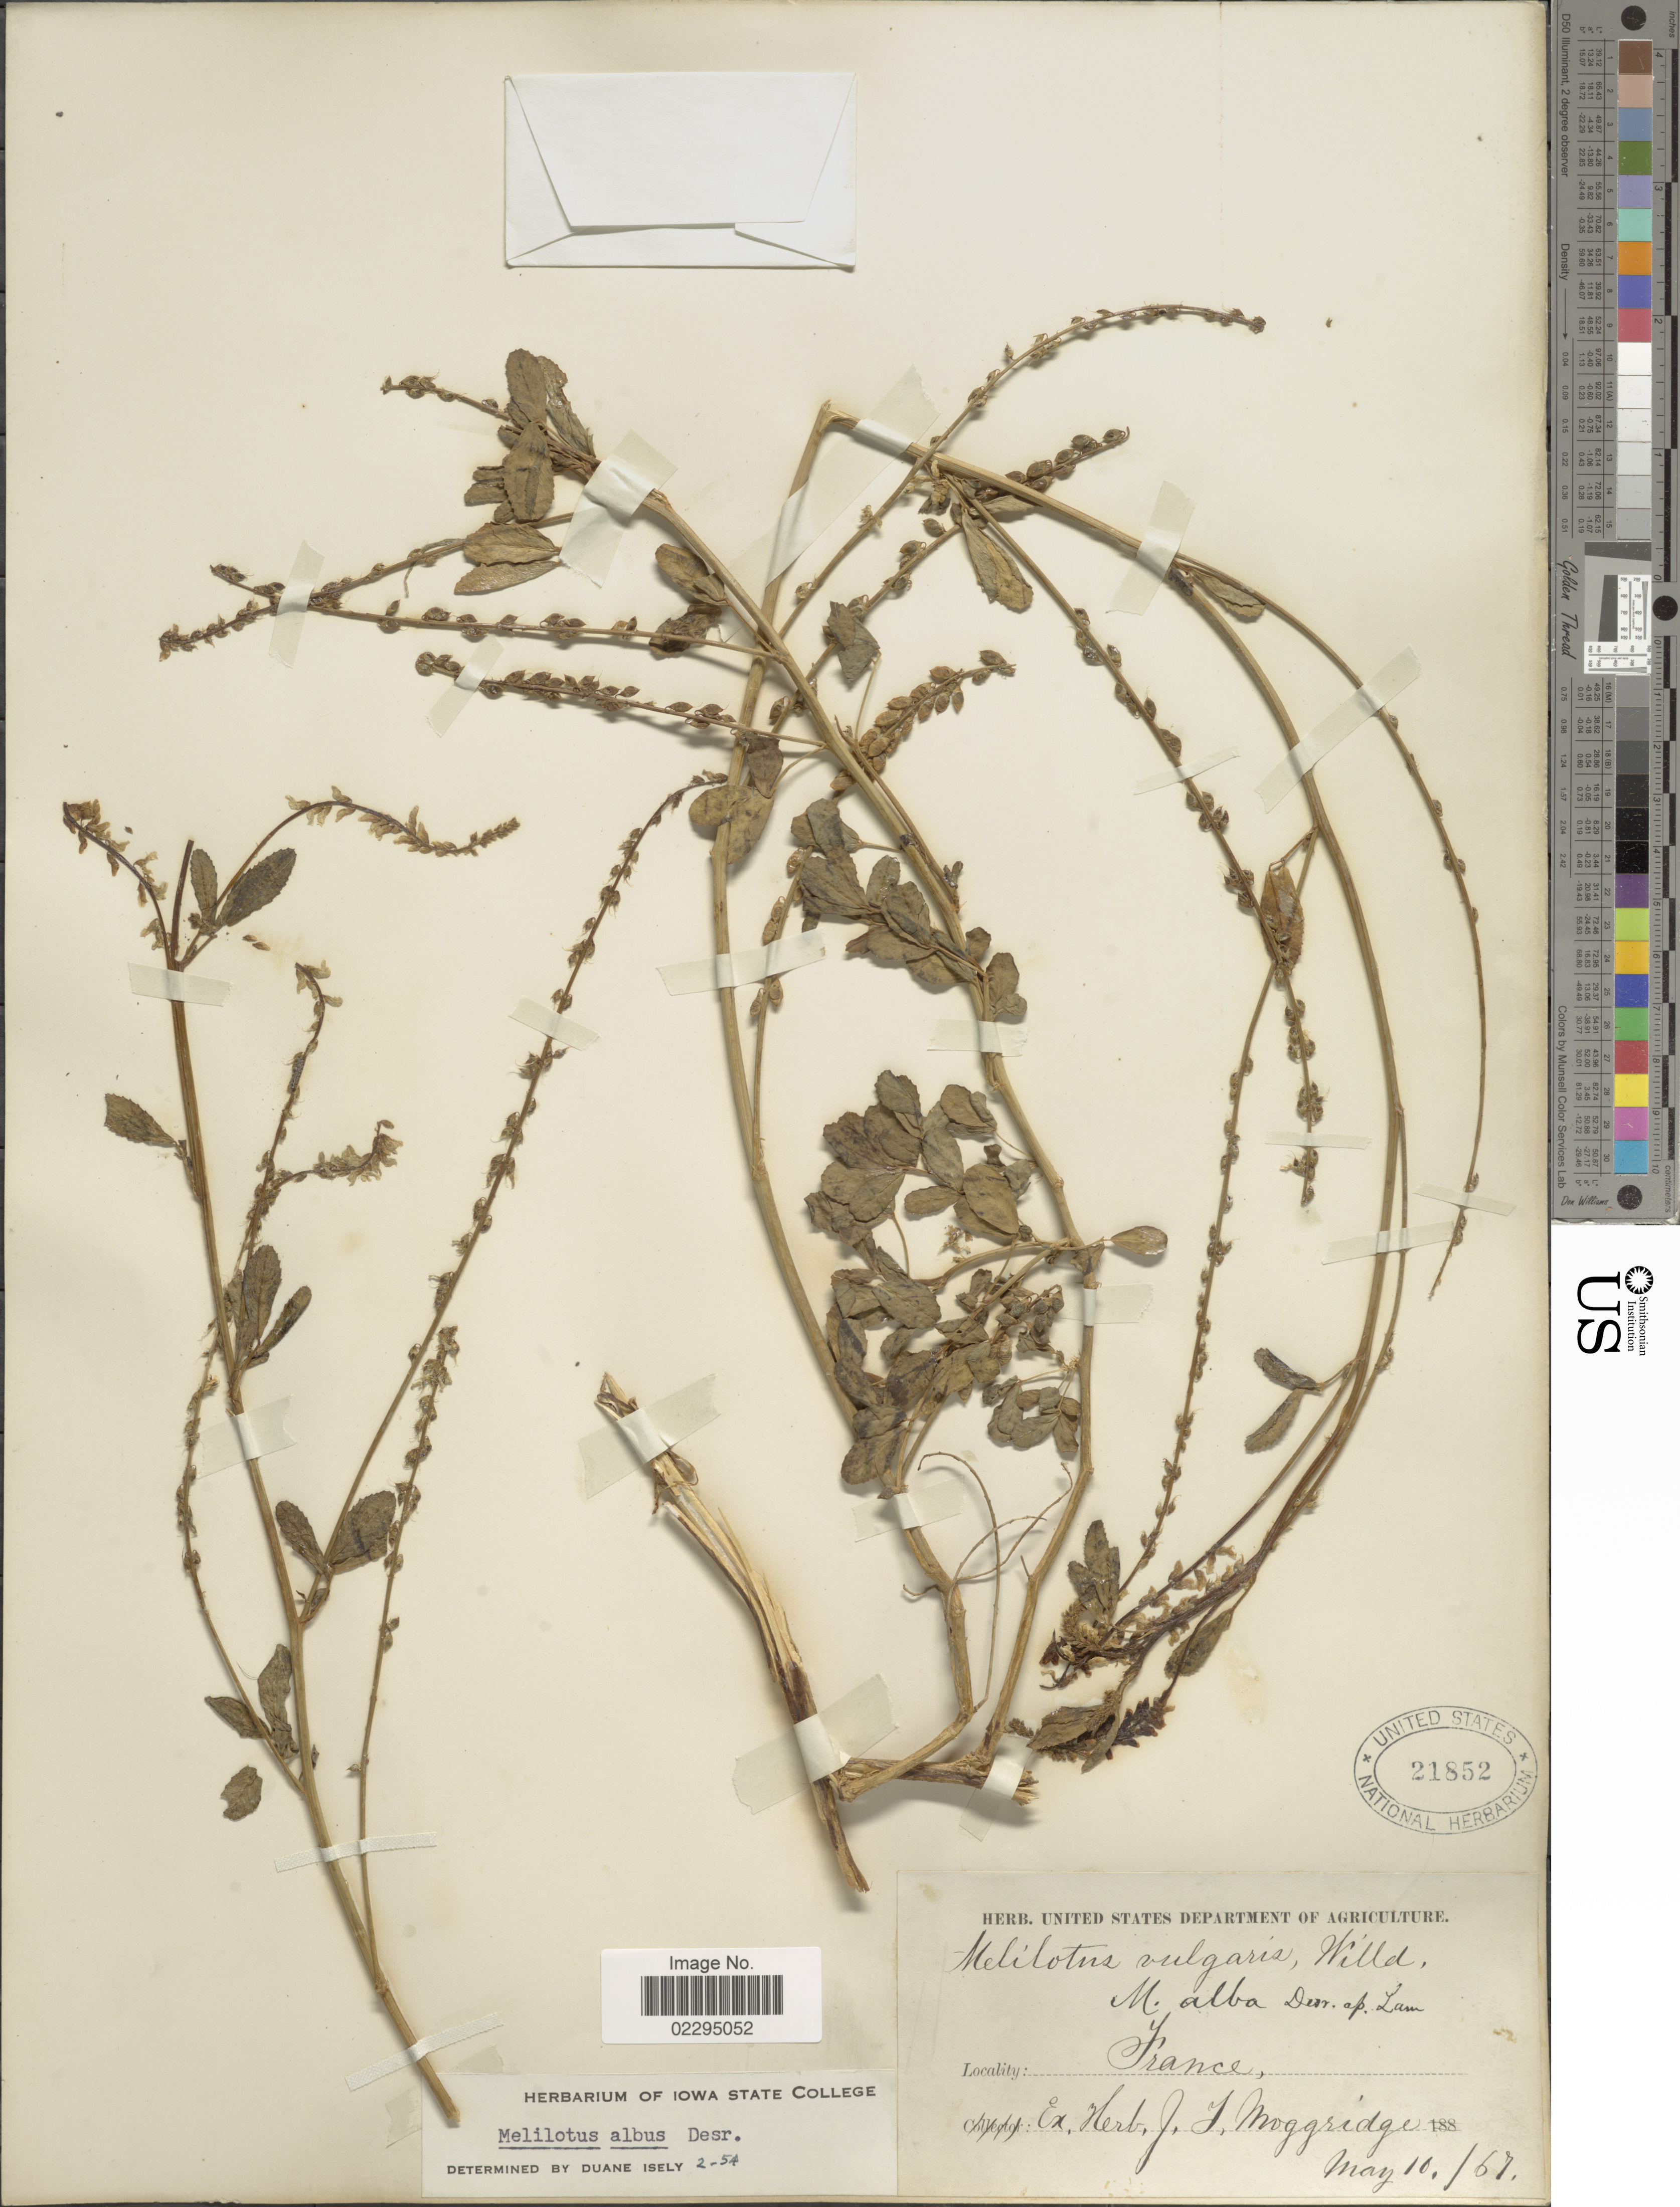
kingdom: Plantae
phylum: Tracheophyta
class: Magnoliopsida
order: Fabales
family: Fabaceae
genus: Melilotus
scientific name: Melilotus albus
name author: Medik.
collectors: ex herb. J.T. Moggridge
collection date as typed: Transcribed d/m/y: 10/5/67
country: France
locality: France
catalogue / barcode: US 21852